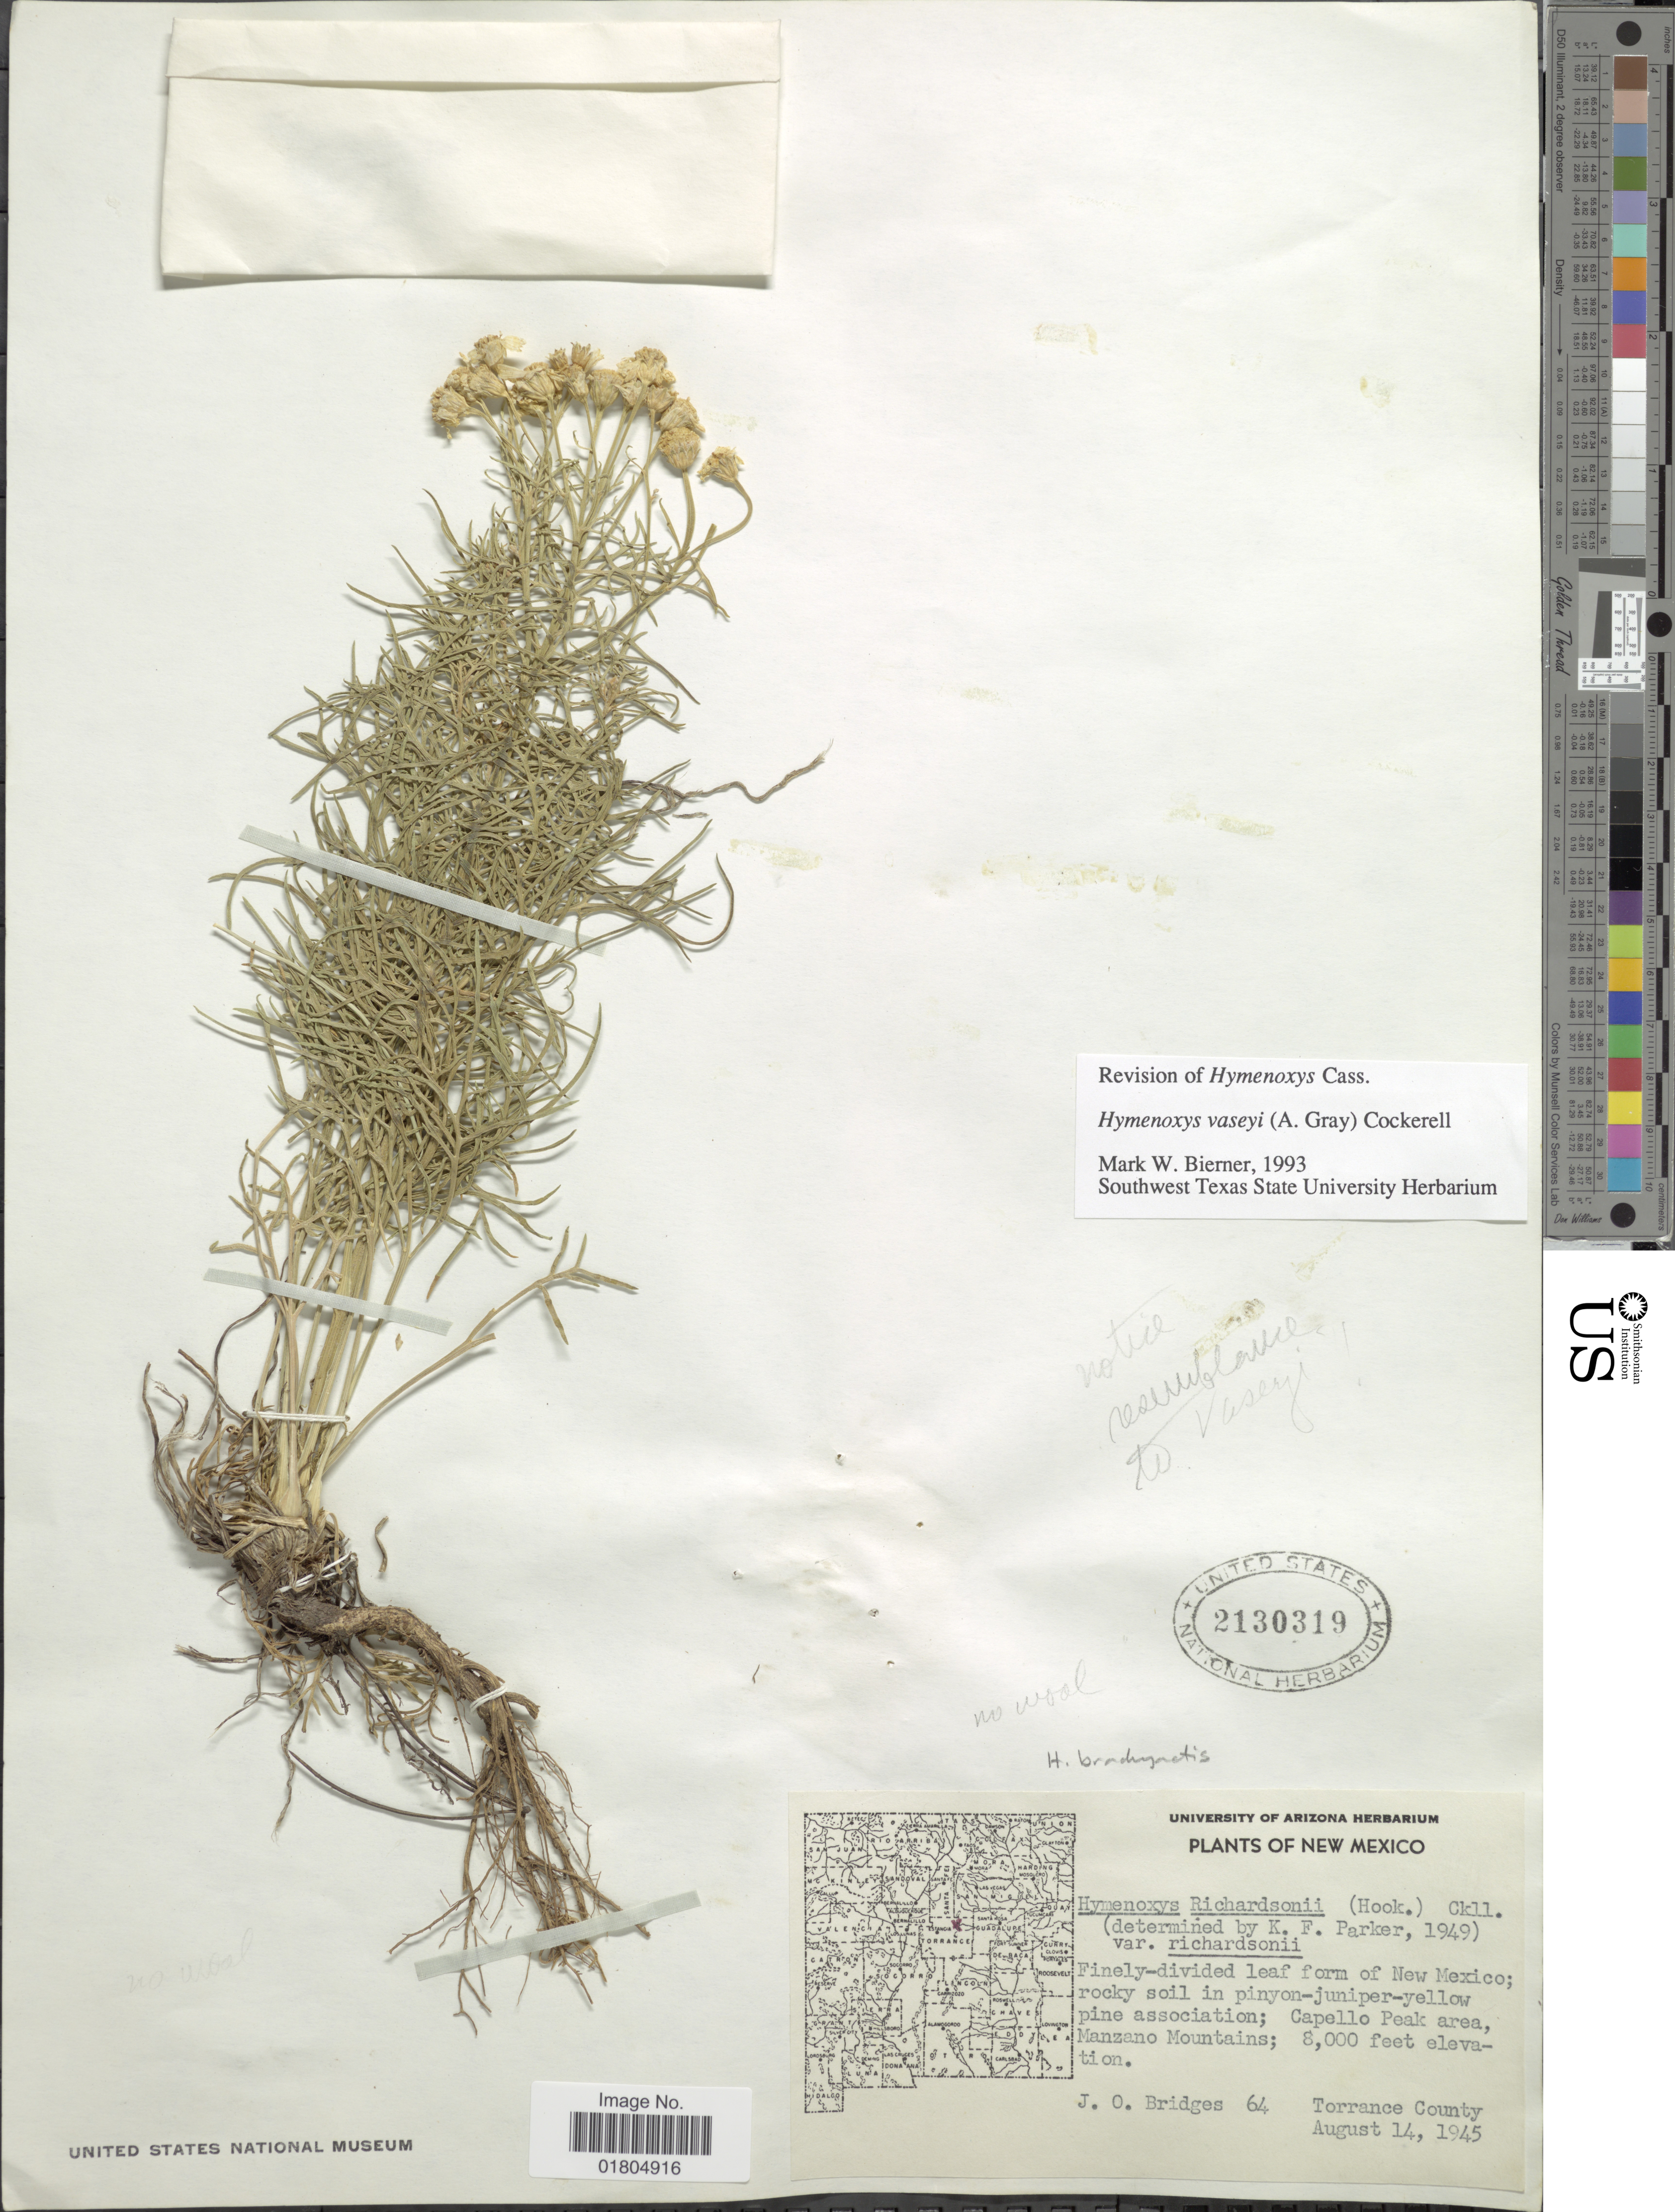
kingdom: Plantae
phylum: Tracheophyta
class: Magnoliopsida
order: Asterales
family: Asteraceae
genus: Hymenoxys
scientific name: Hymenoxys vaseyi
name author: (A. Gray) Cockerell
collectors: J. Bridges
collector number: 64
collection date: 1945-08-14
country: United States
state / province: New Mexico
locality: Capello Peak area, Manzano Mountains. Torrance County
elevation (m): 2438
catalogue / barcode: US 2130319